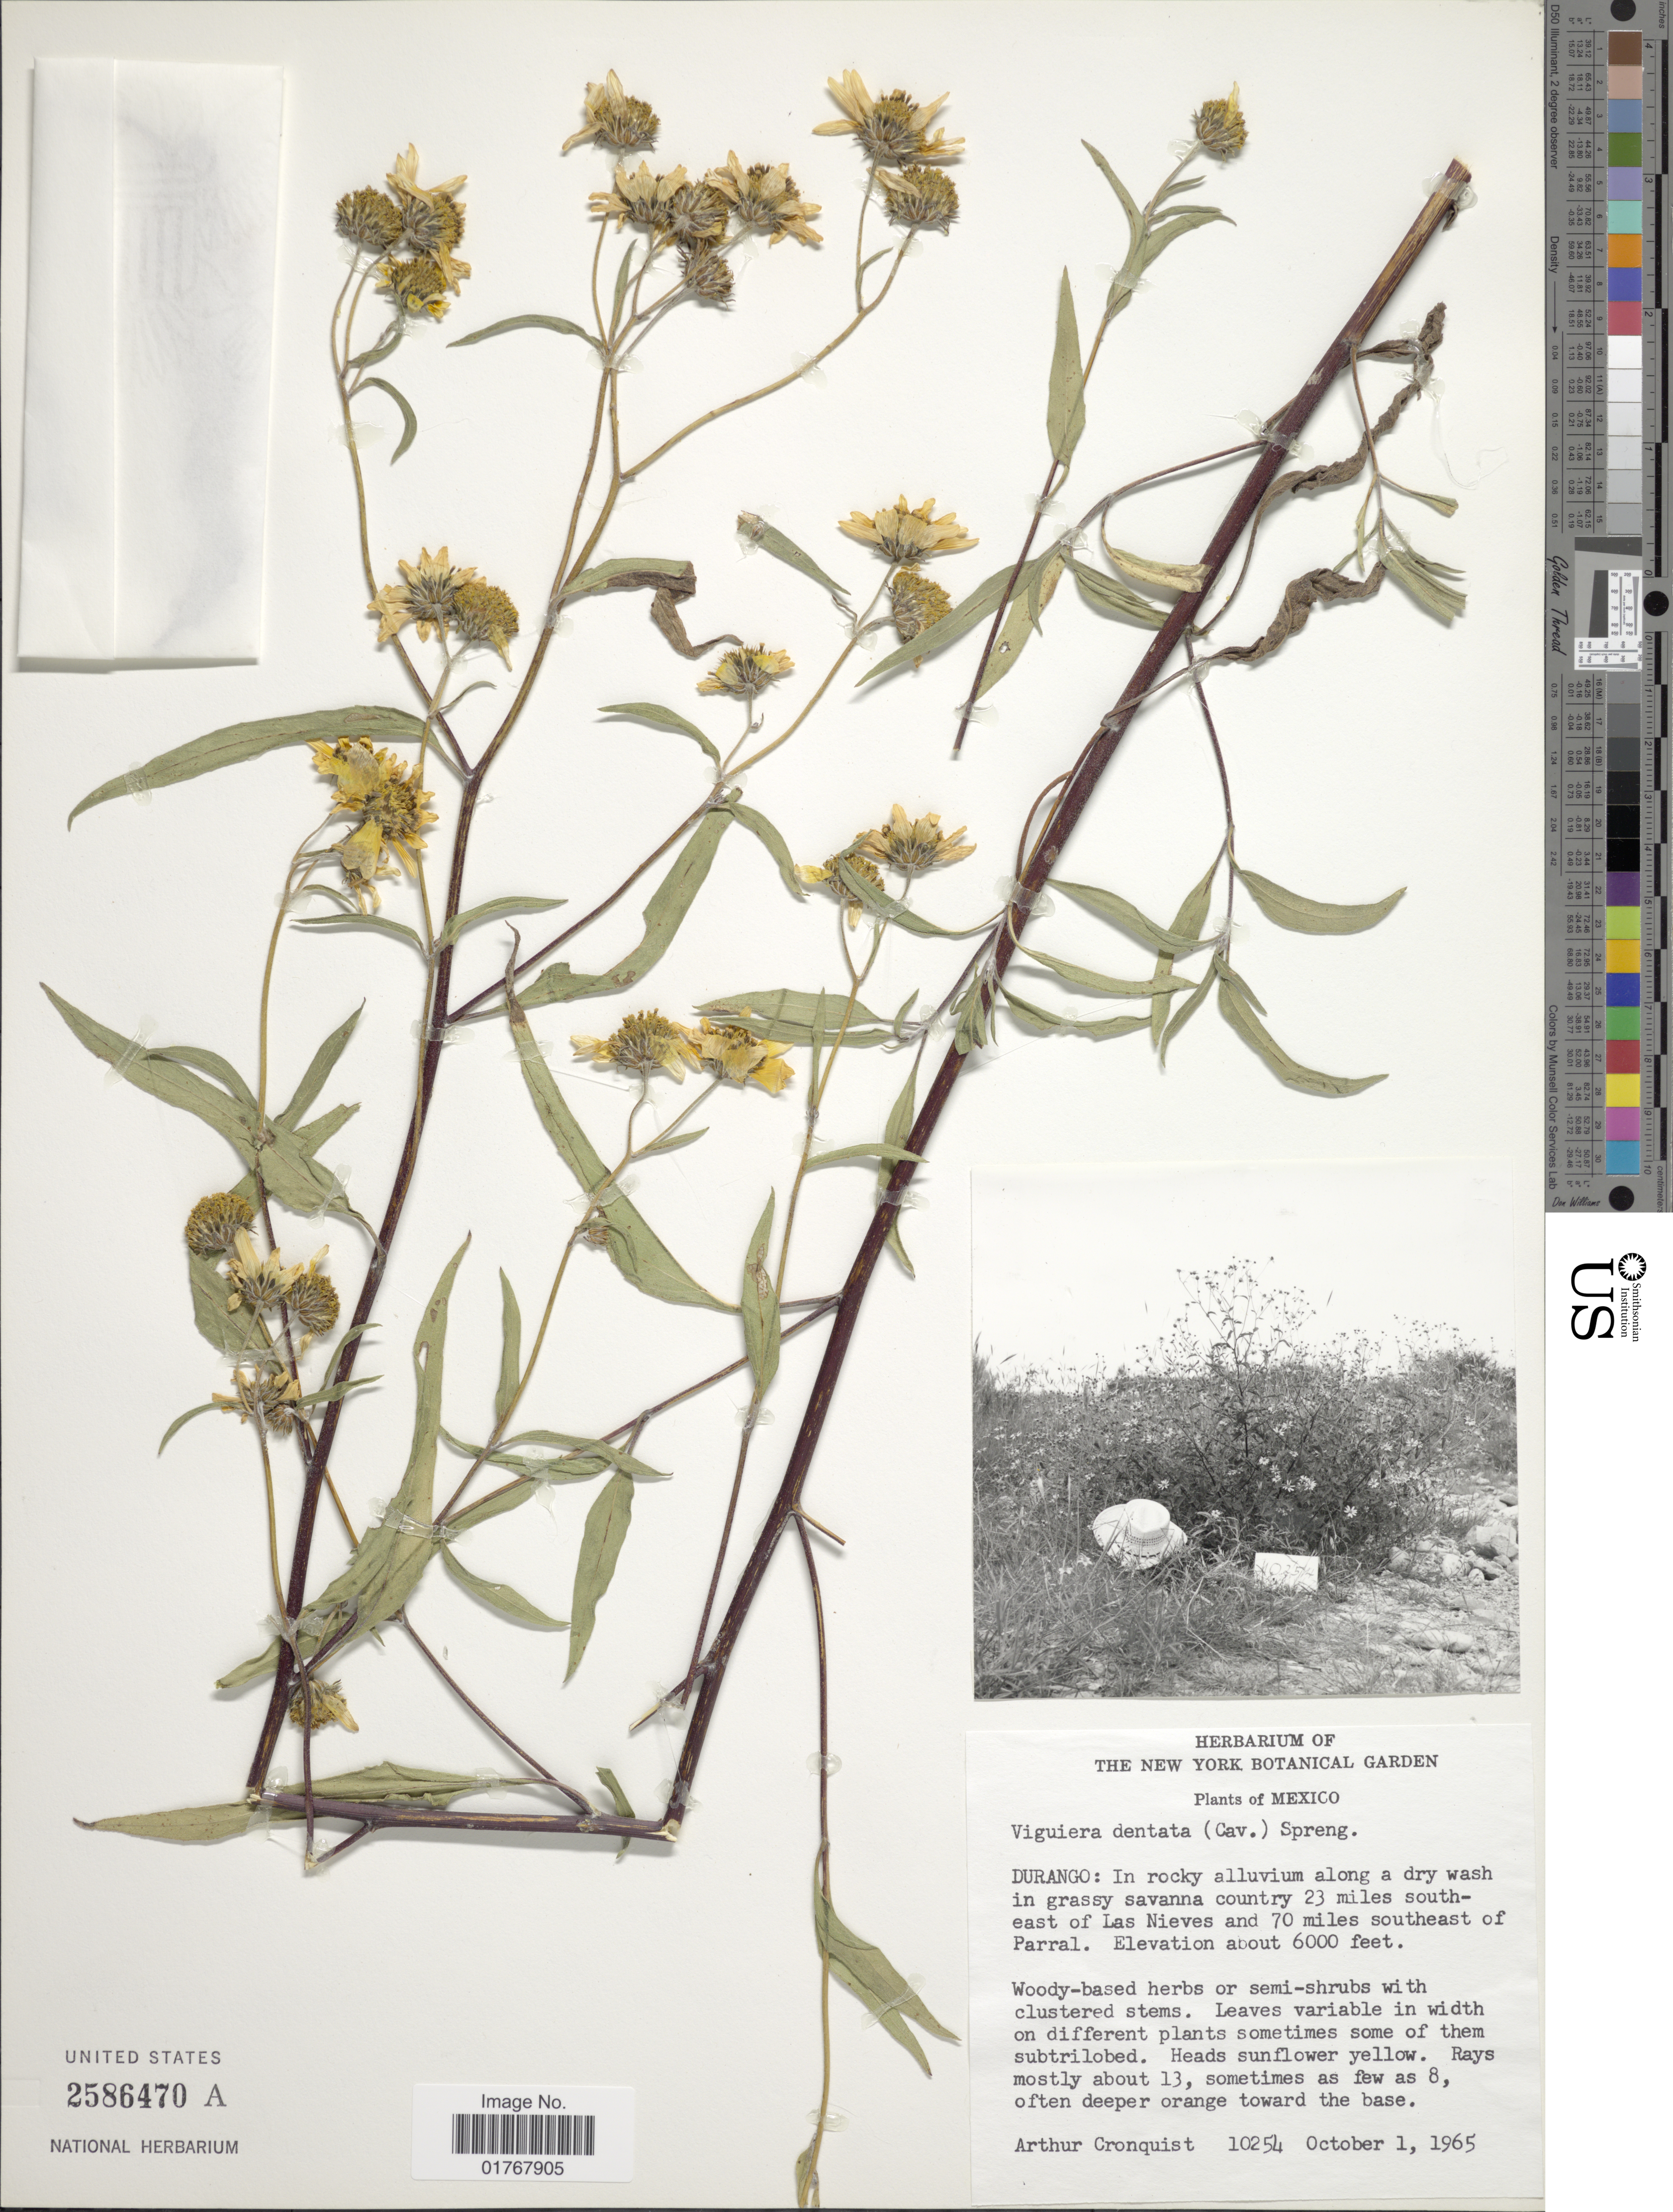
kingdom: Plantae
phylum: Tracheophyta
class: Magnoliopsida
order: Asterales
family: Asteraceae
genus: Viguiera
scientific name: Viguiera dentata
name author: (Cav.) Spreng.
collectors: A. J. Cronquist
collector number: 10254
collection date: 1965-10-01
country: Mexico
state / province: Durango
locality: In rocky alluvium along dry wash in grassy savanna country 23 miles southeast of Las Nieves and 70 miles southeast of Parral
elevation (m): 1829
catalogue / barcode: US 2586470A